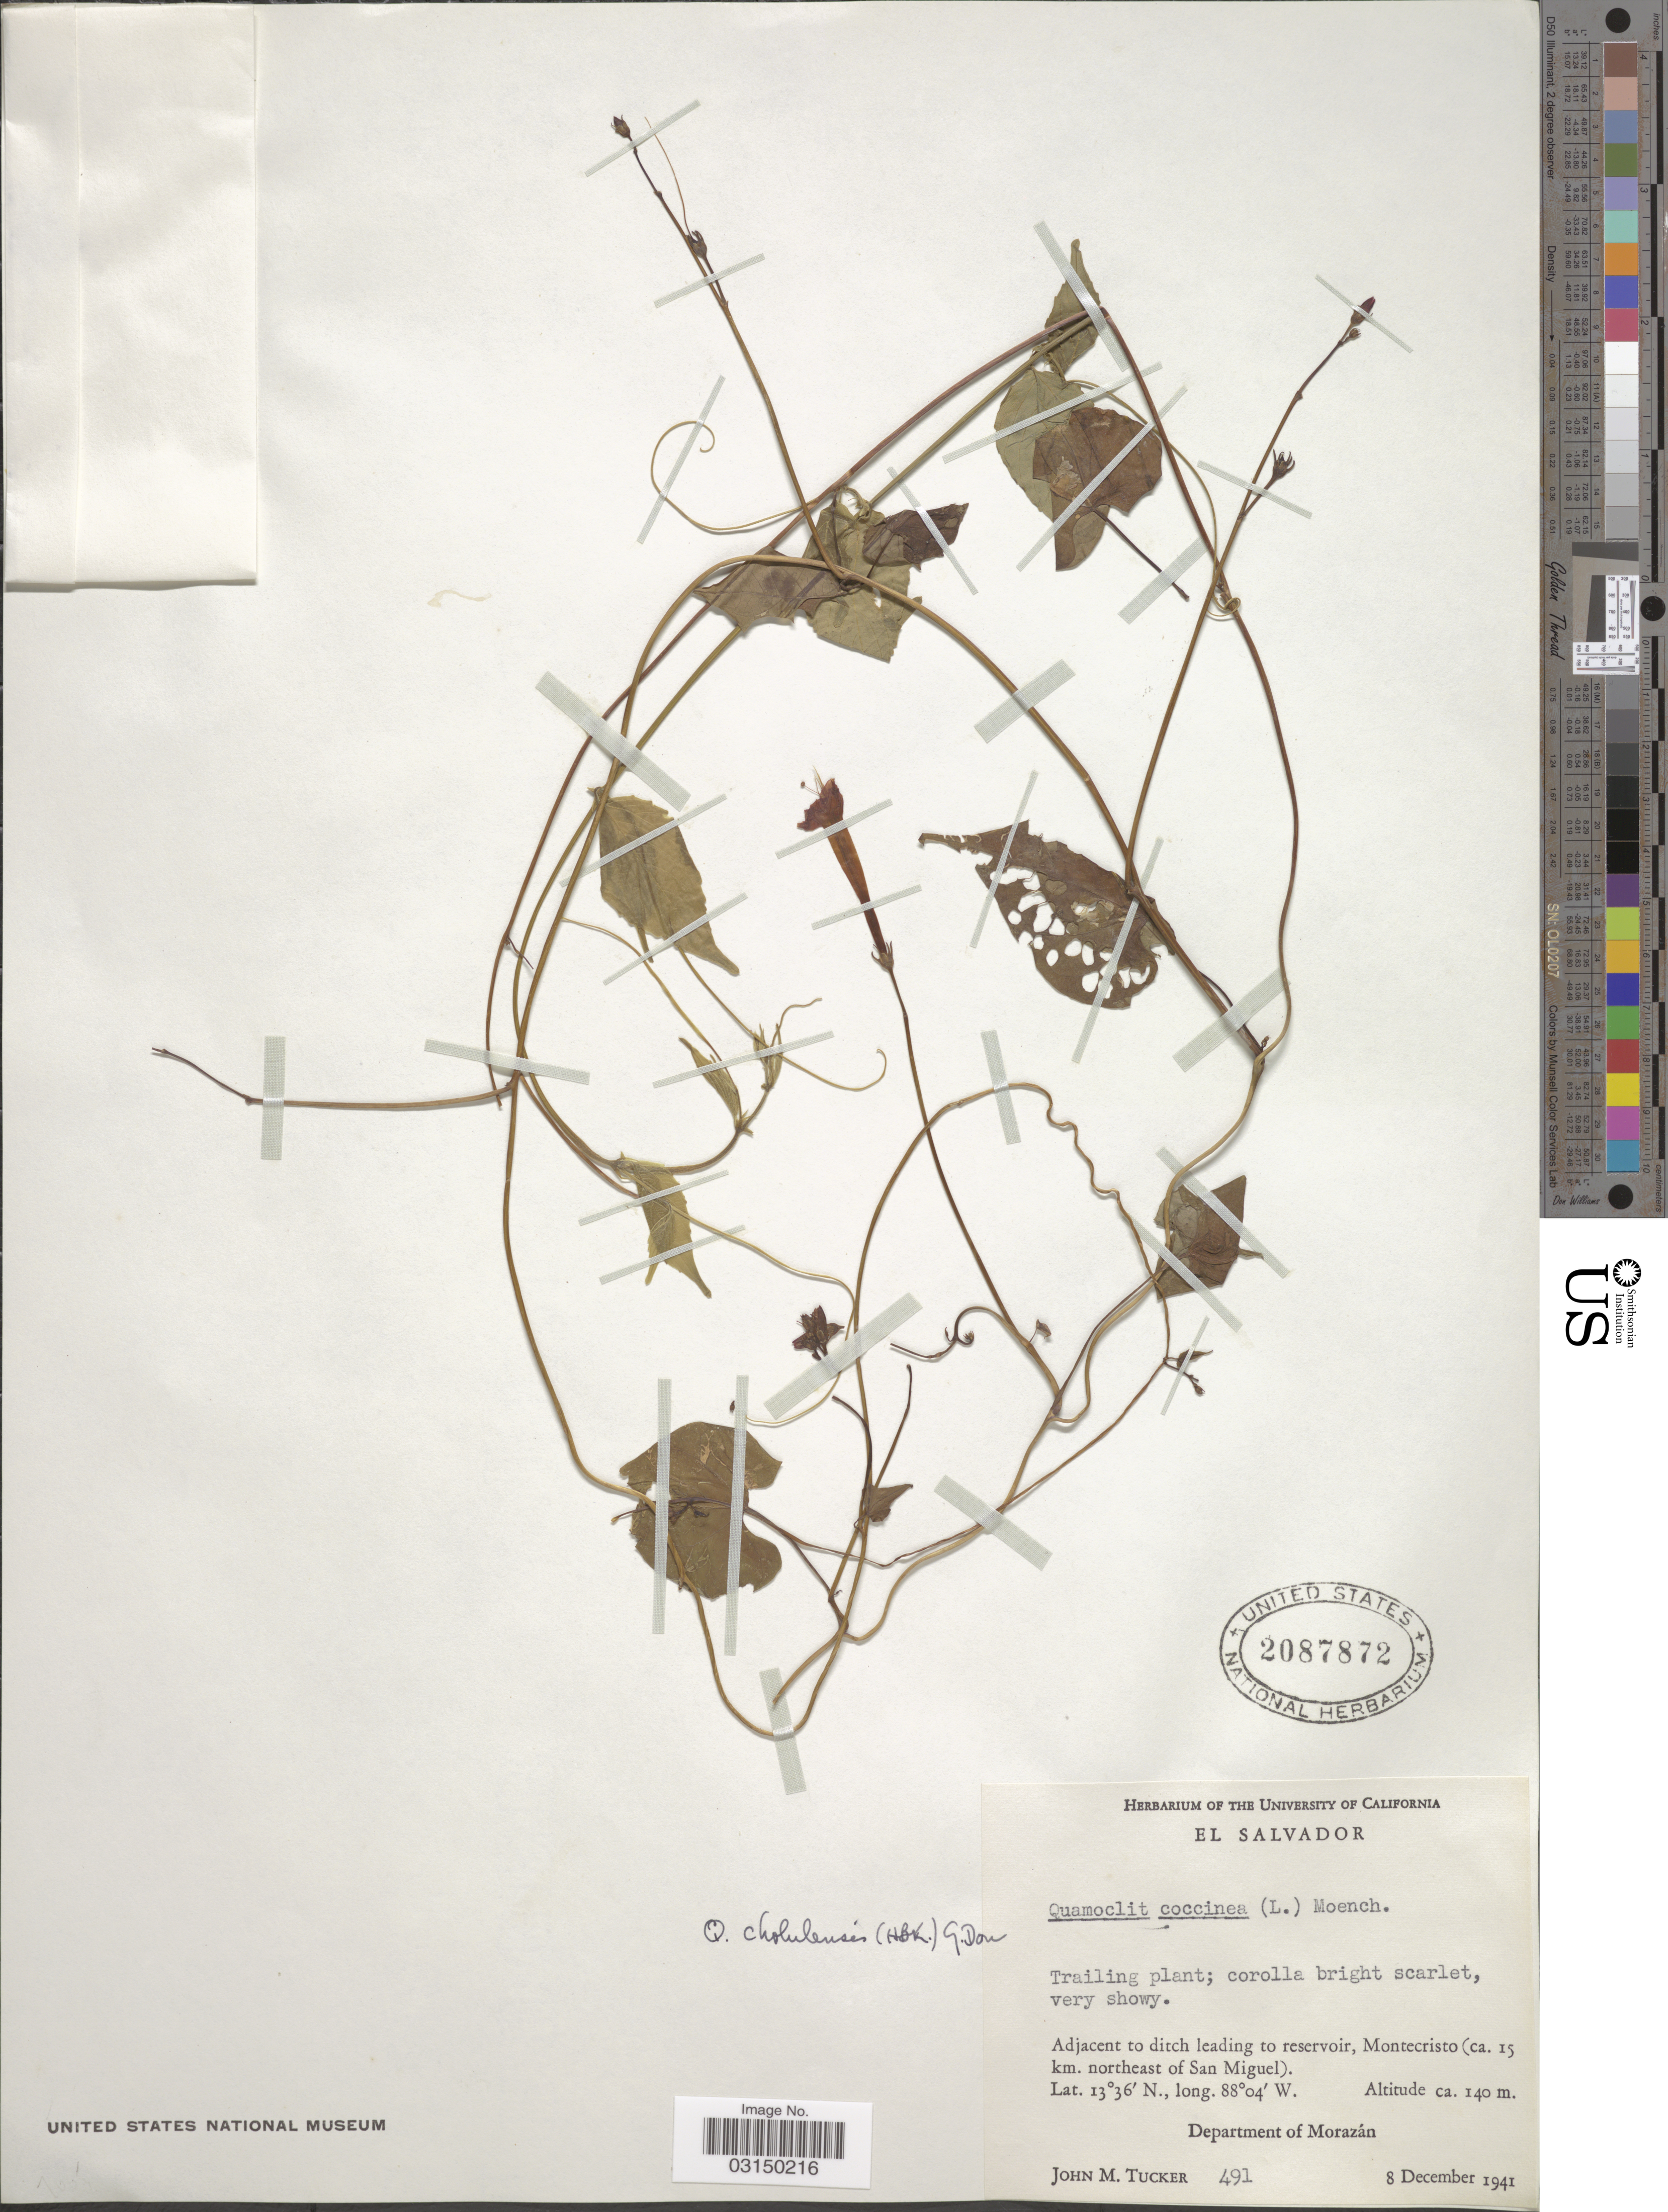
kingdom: Plantae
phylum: Tracheophyta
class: Magnoliopsida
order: Solanales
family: Convolvulaceae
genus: Ipomoea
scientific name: Ipomoea hederifolia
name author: L.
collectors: J. M. Tucker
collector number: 491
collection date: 1941-12-08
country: El Salvador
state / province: Morazan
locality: Adjacent to ditch leading to reservoir, Montecristo (ca. 15 km. northeast of San Miguel). Department of Morazán.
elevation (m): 140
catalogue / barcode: US 2087872